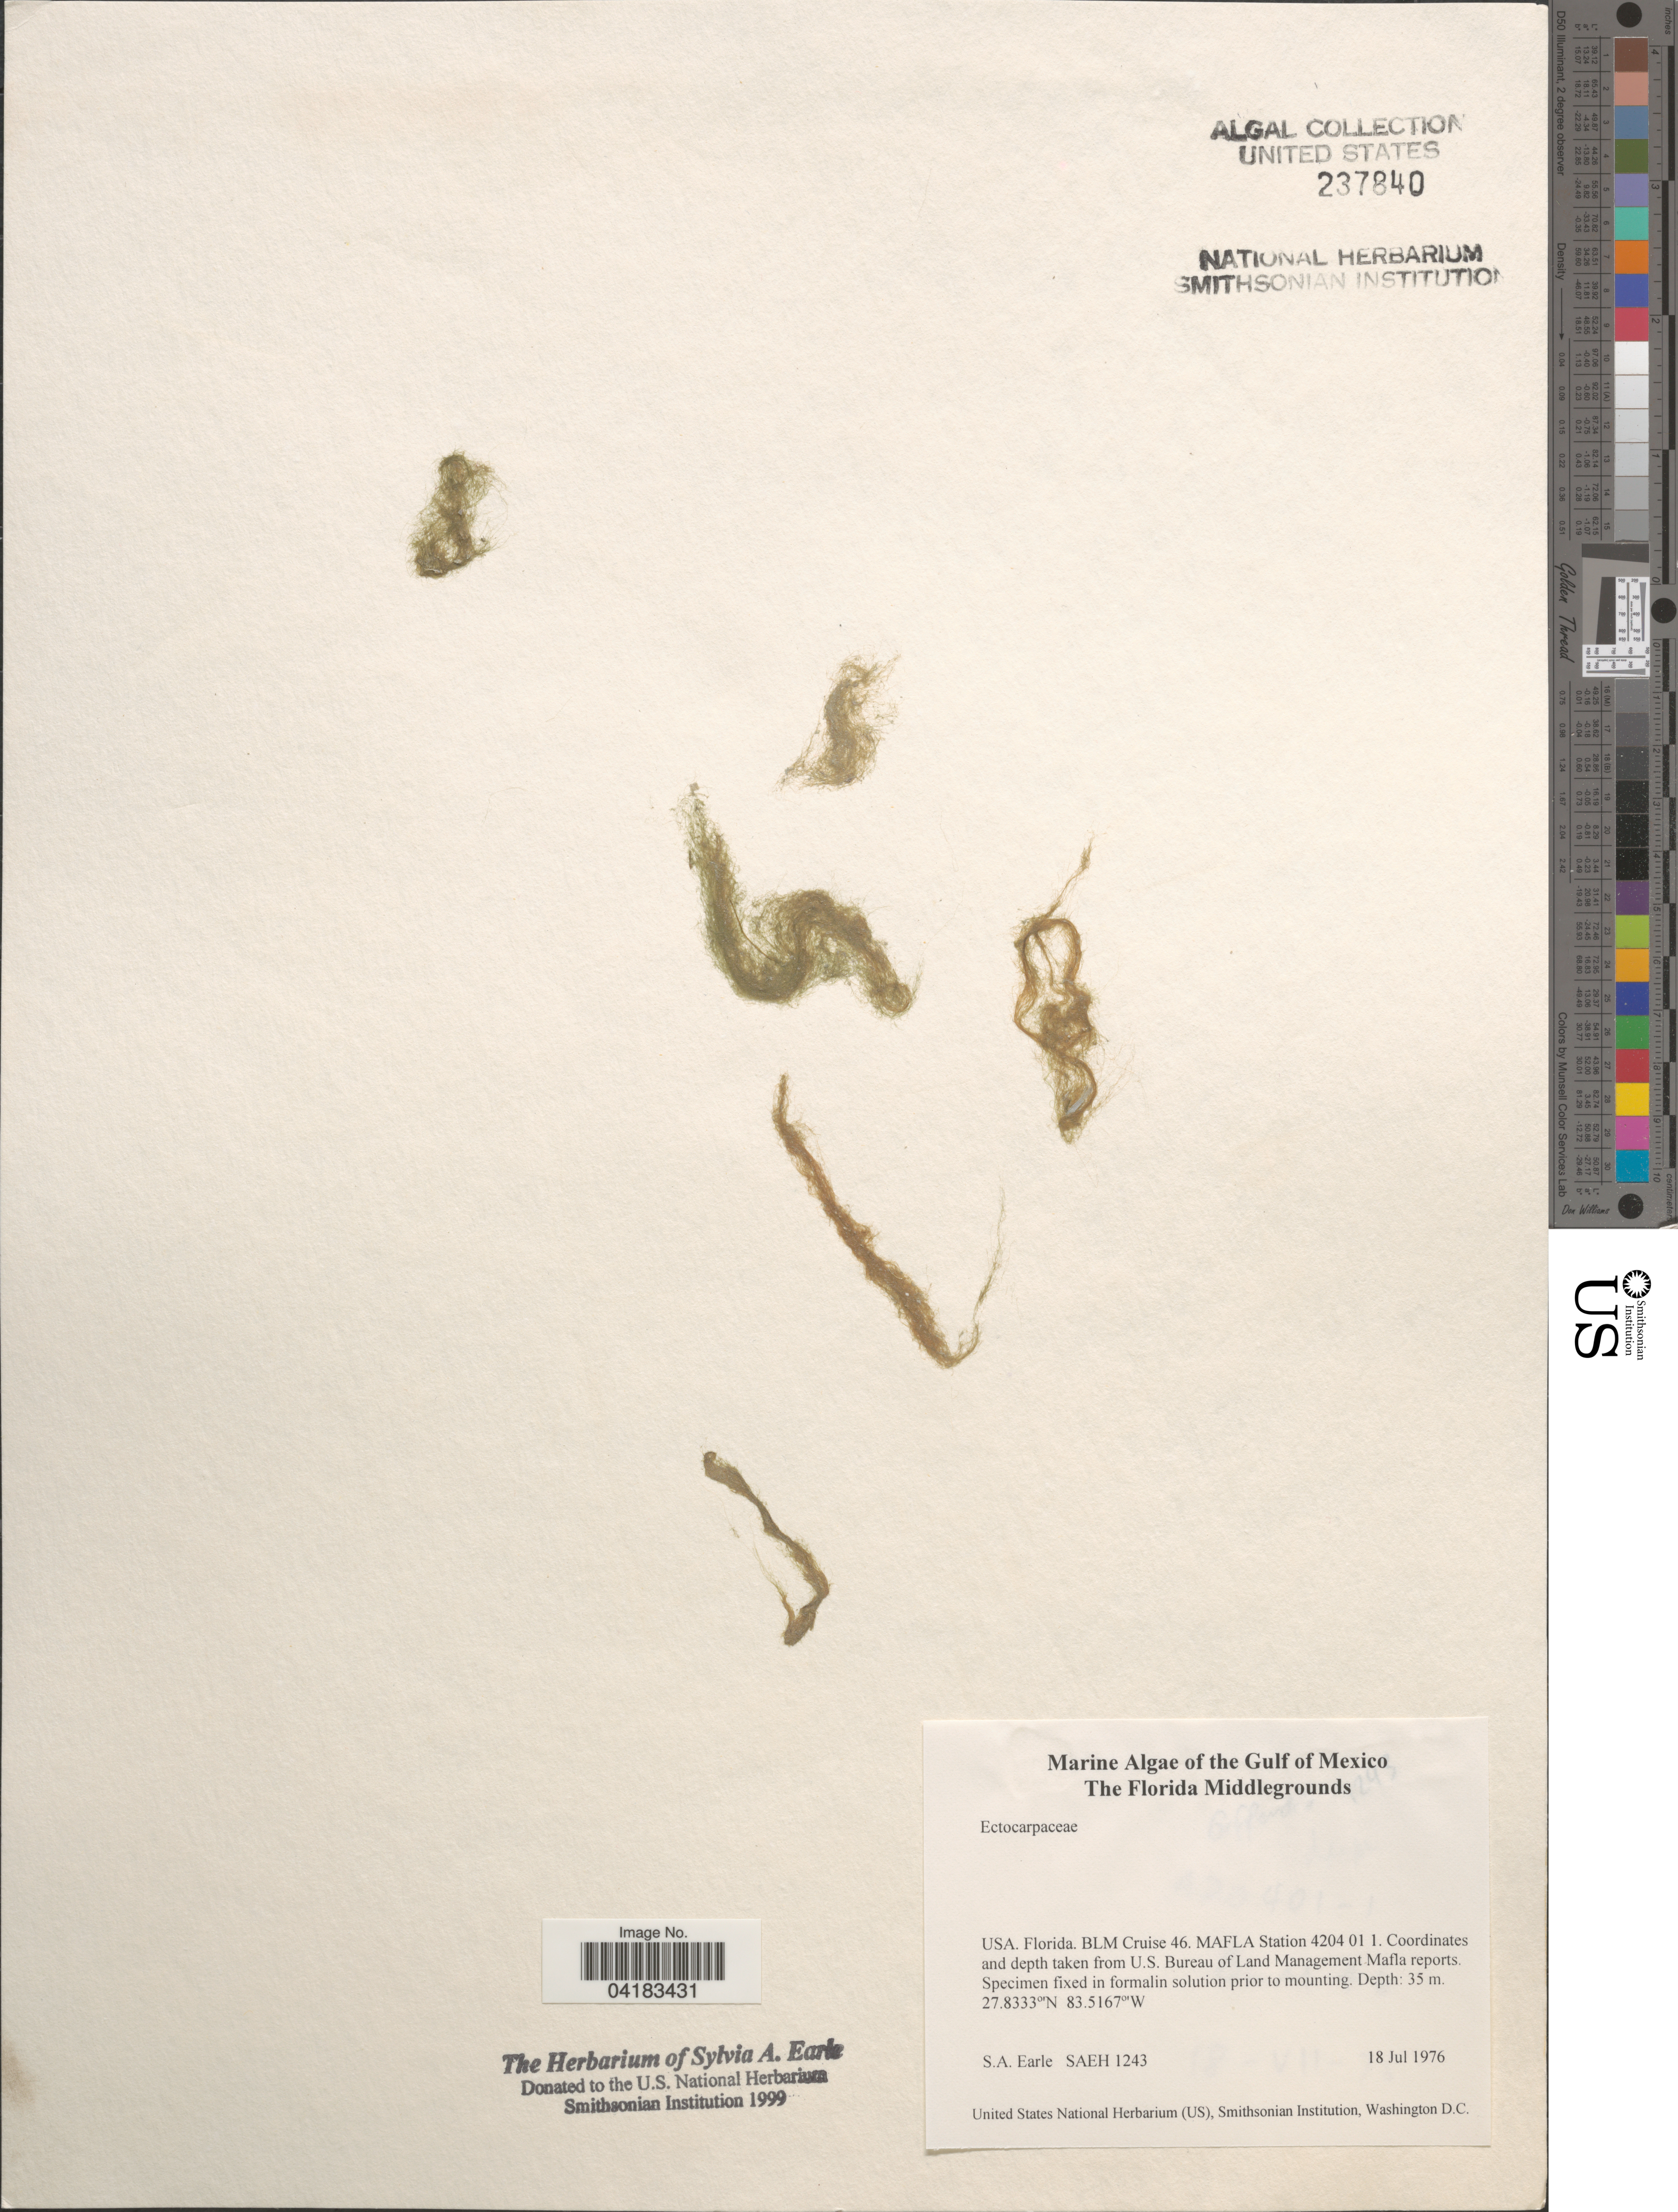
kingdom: Chromista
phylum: Ochrophyta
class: Phaeophyceae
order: Ectocarpales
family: Ectocarpaceae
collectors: S. A. Earle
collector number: SAEH1243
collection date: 1976-07-18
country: United States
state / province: Florida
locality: The Gulf of Mexico. The Florida Middlegrounds. BLM Cruise 46. MAFLA Station 4204 01 1.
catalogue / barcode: US 237840